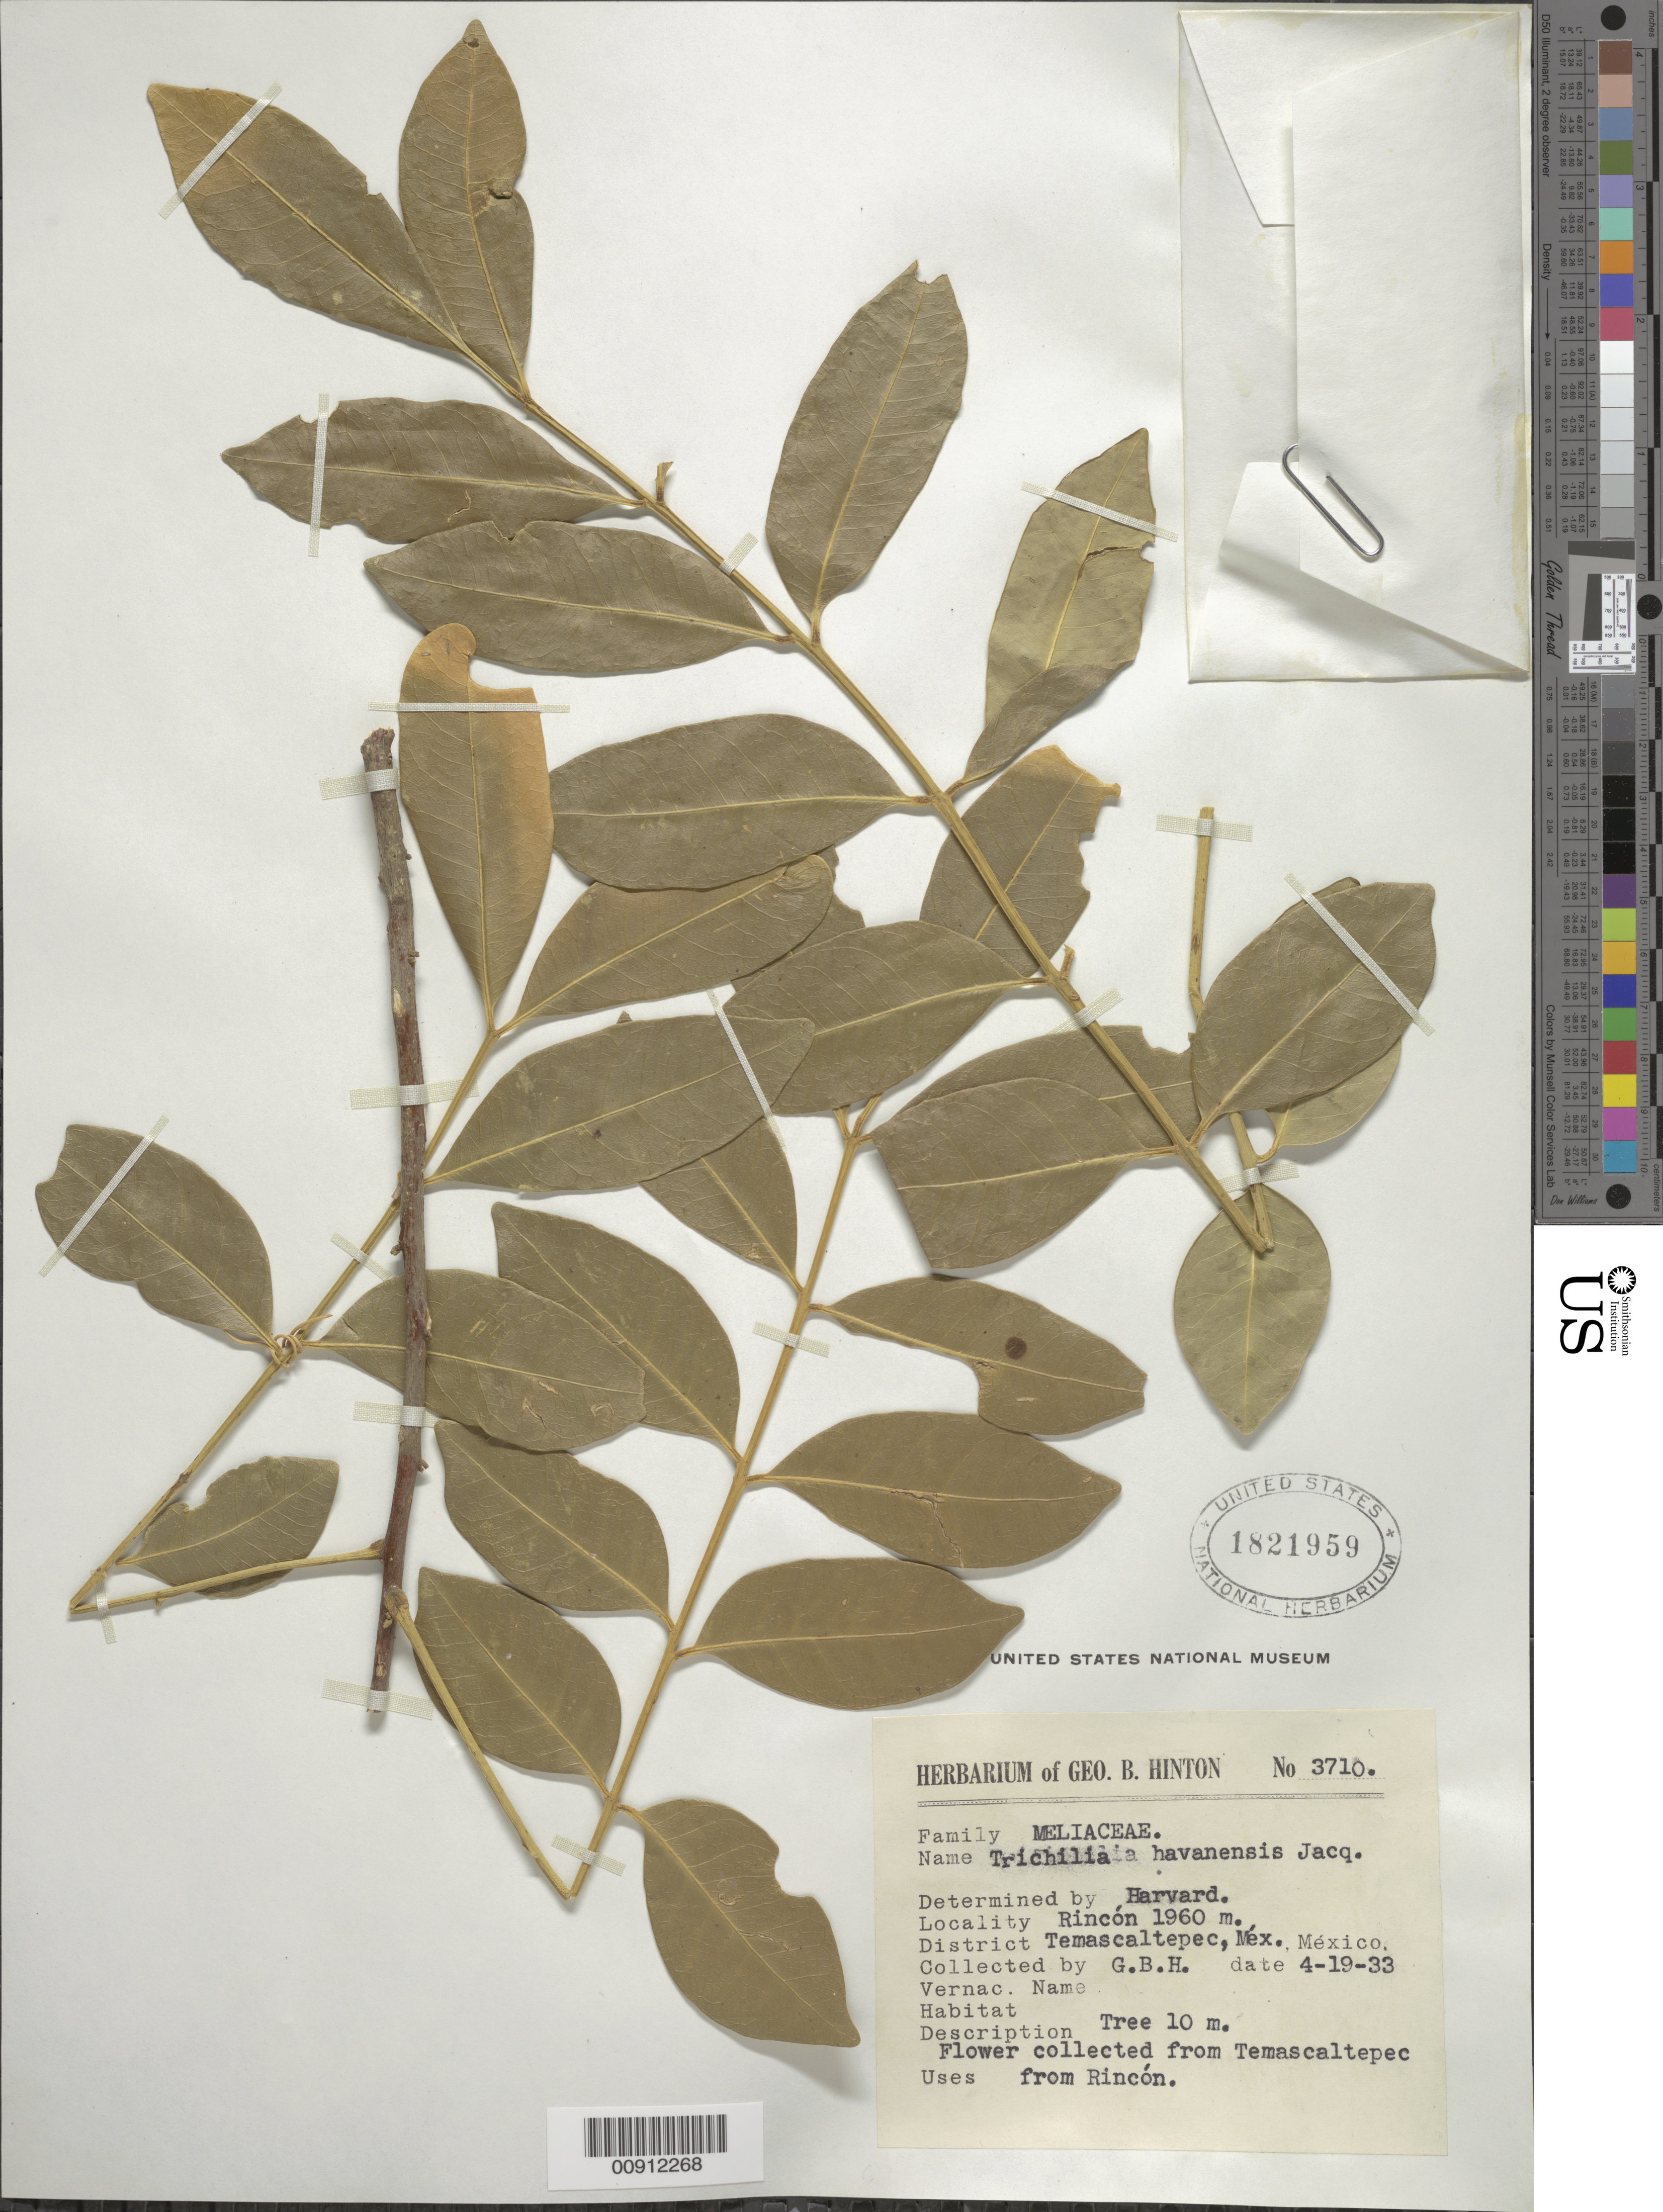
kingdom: Plantae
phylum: Tracheophyta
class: Magnoliopsida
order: Sapindales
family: Meliaceae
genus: Trichilia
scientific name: Trichilia havanensis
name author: Jacq.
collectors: G. B. Hinton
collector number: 3710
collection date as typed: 19 Apr 1933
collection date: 1933-04-19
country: Mexico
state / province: México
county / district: Temascaltepec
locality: Rincón, District of Temascaltepec, State of Mexico.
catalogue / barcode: US 1821959